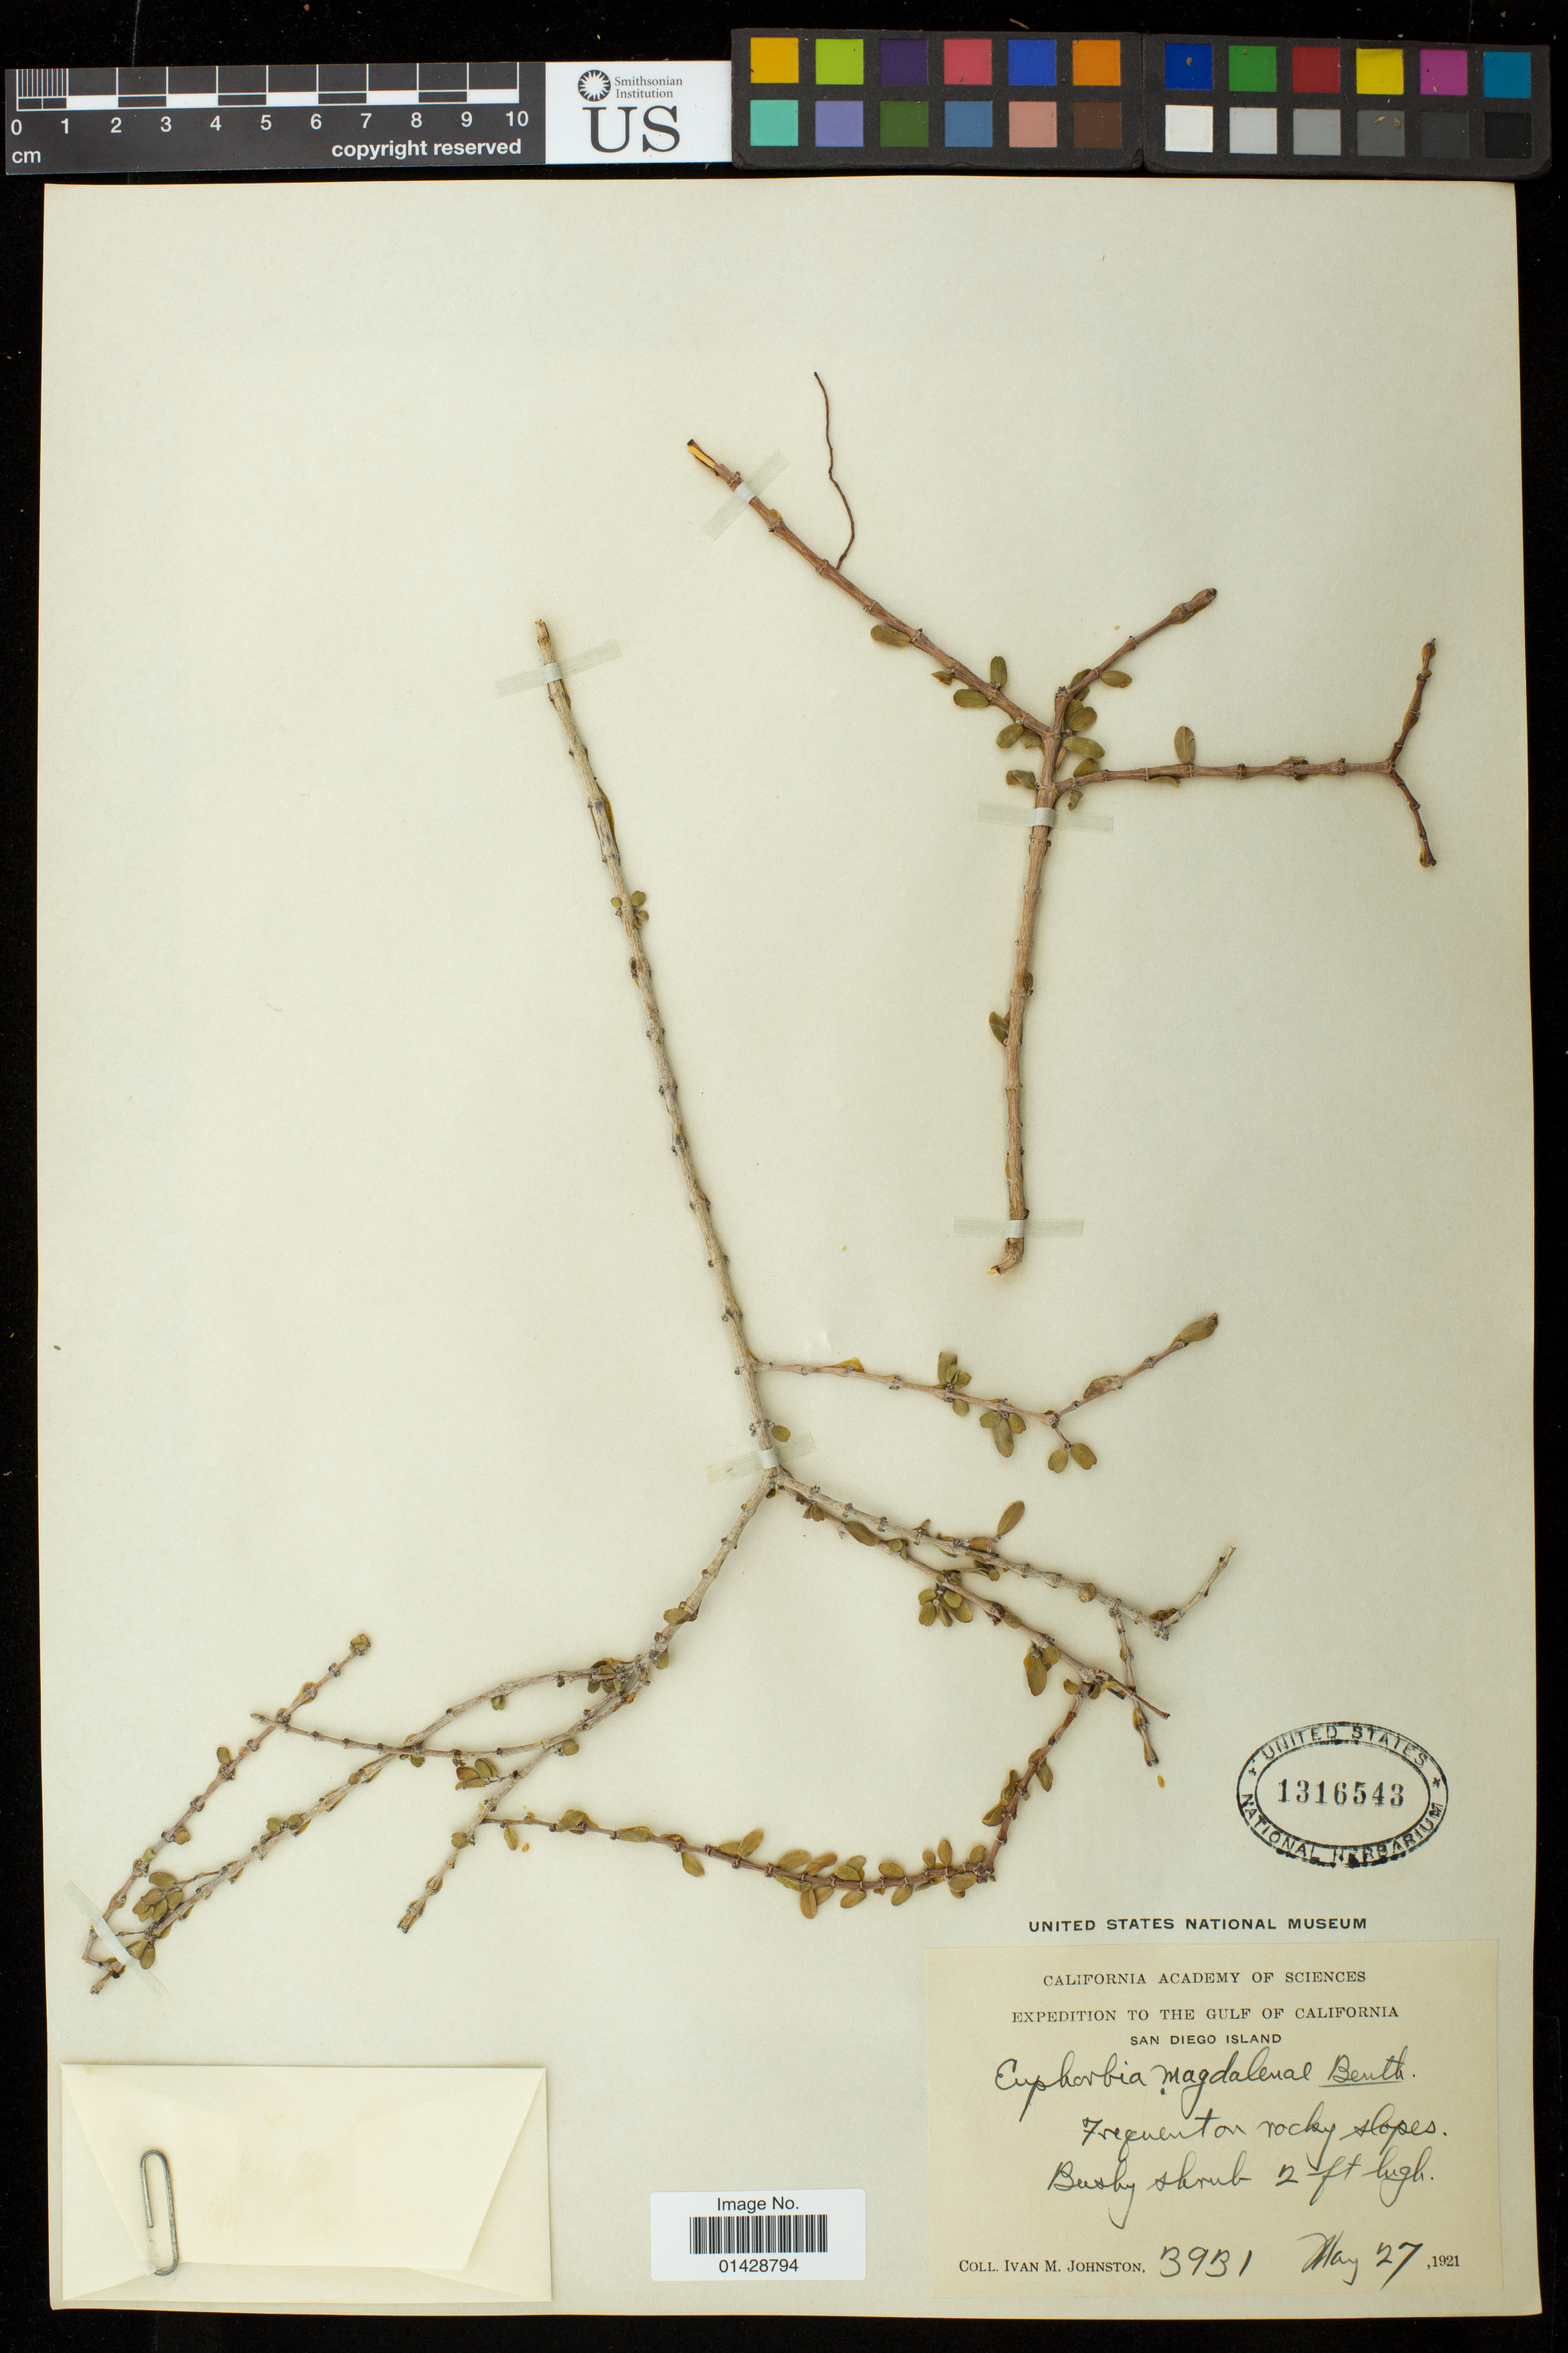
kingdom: Plantae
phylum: Tracheophyta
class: Magnoliopsida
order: Malpighiales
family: Euphorbiaceae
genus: Euphorbia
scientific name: Euphorbia magdalenae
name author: Benth.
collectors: I.M. Johnston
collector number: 3931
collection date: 1921-05-27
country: Mexico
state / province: Baja California Sur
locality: San Diego Island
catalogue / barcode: US 1316543